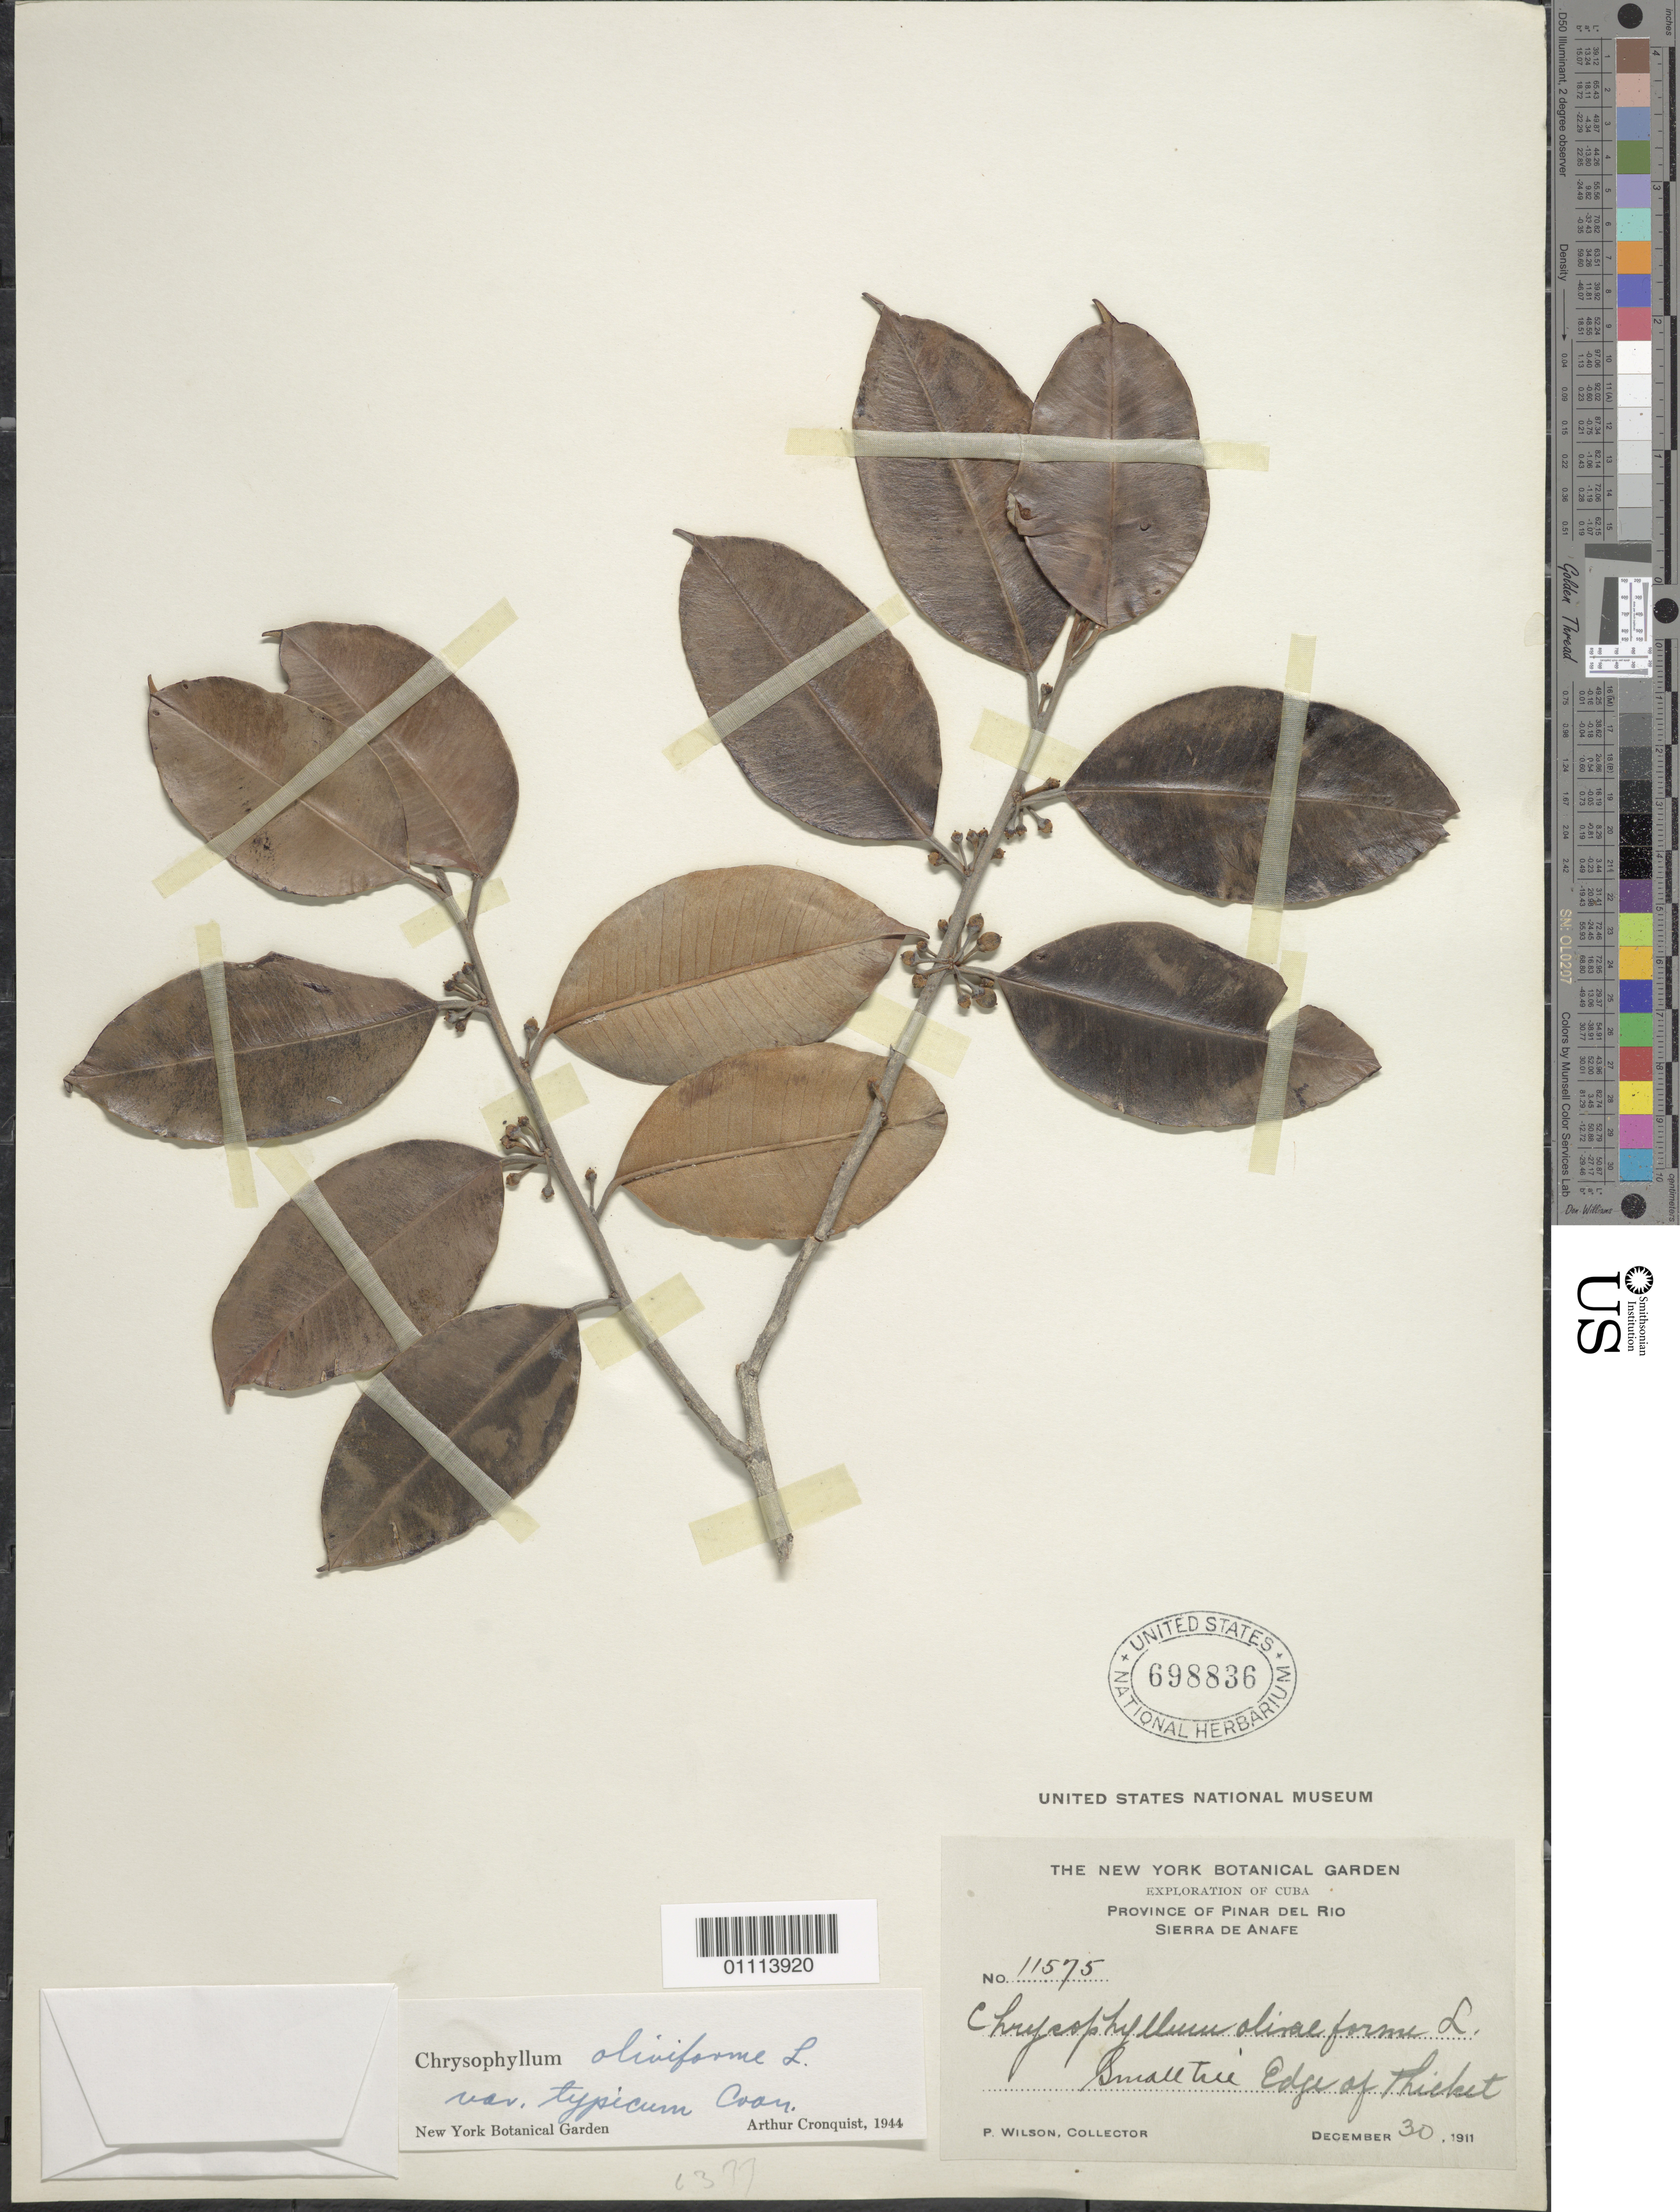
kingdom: Plantae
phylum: Tracheophyta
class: Magnoliopsida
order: Ericales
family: Sapotaceae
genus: Chrysophyllum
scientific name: Chrysophyllum oliviforme var. typicum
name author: Cronq.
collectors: P. Wilson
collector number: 11575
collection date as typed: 30 Dec 1911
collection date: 1911-12-30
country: Cuba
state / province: Pinar del Rio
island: Cuba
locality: Province of Pinar Del Rio, Sierra de Anafe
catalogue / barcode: US 698836